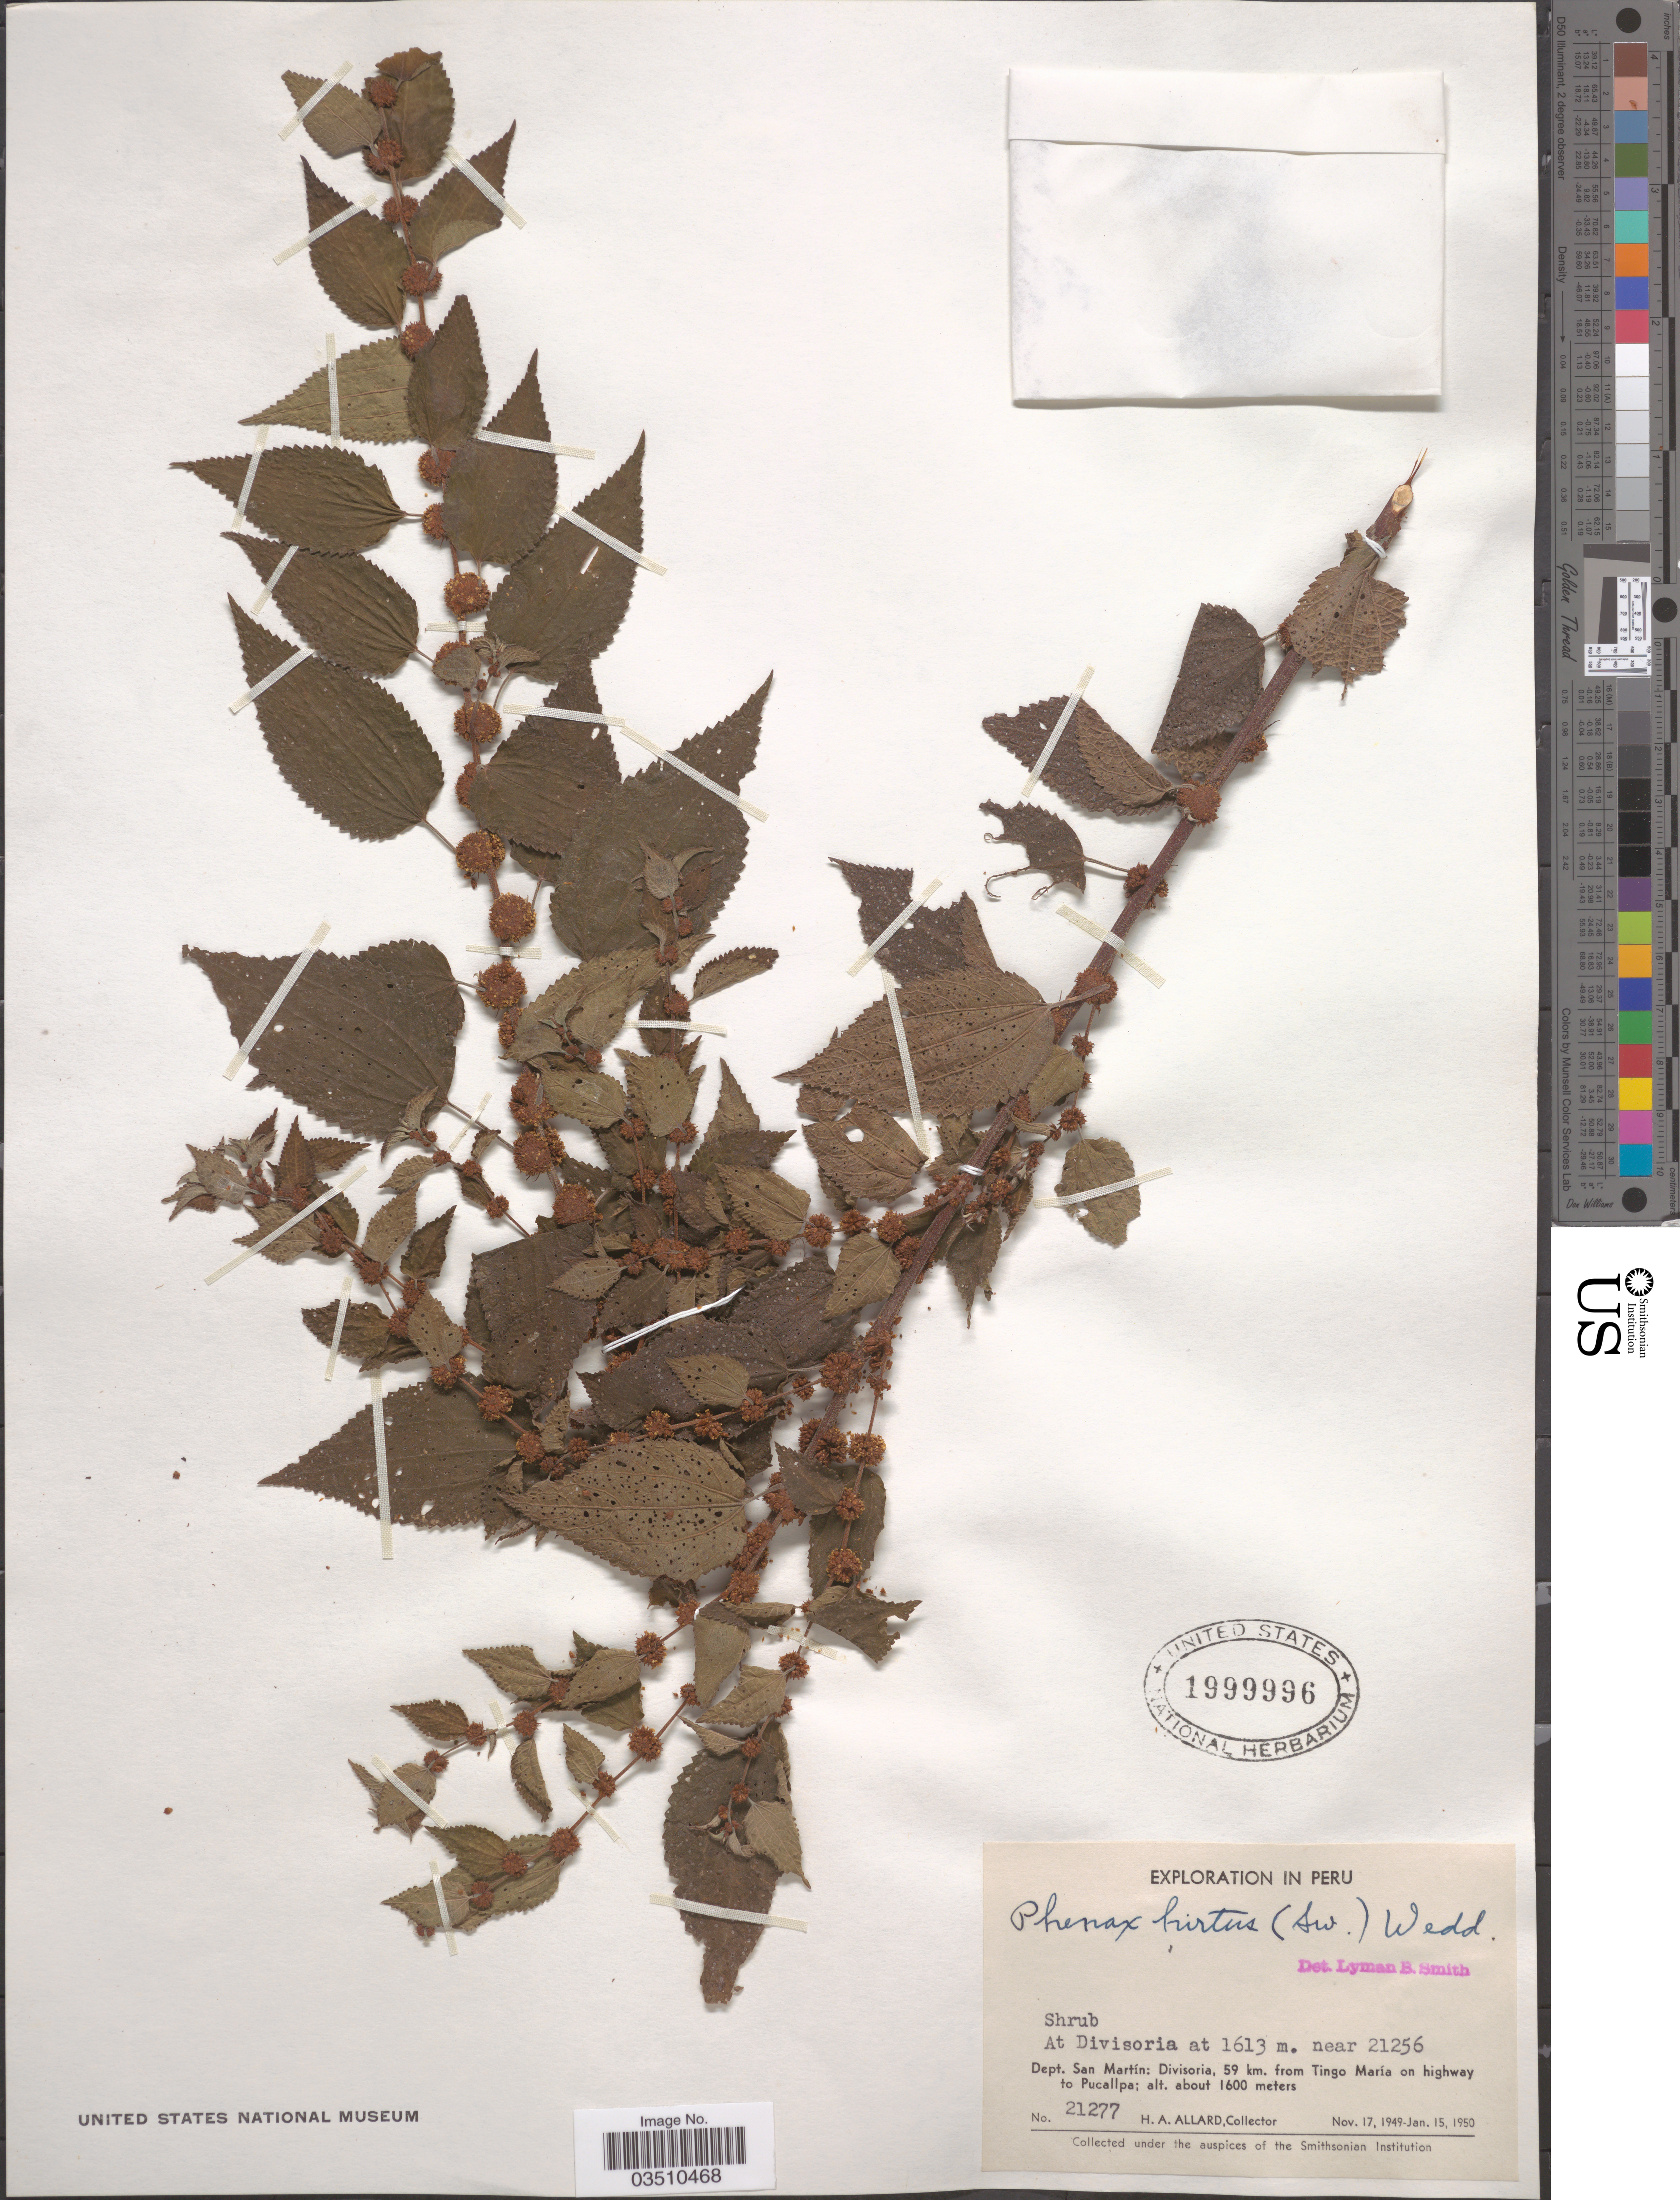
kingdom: Plantae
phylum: Tracheophyta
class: Magnoliopsida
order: Rosales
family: Urticaceae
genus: Phenax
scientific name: Phenax hirtus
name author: (Sw.) Wedd.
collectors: H. A. Allard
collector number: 21277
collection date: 1949-11-17/1950-01-15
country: Peru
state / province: San Martín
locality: At Divisoria. Dept. San Martín: Divisoria, 59 km. from Tingo María on highway to Pucallpa.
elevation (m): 1600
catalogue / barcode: US 1999996